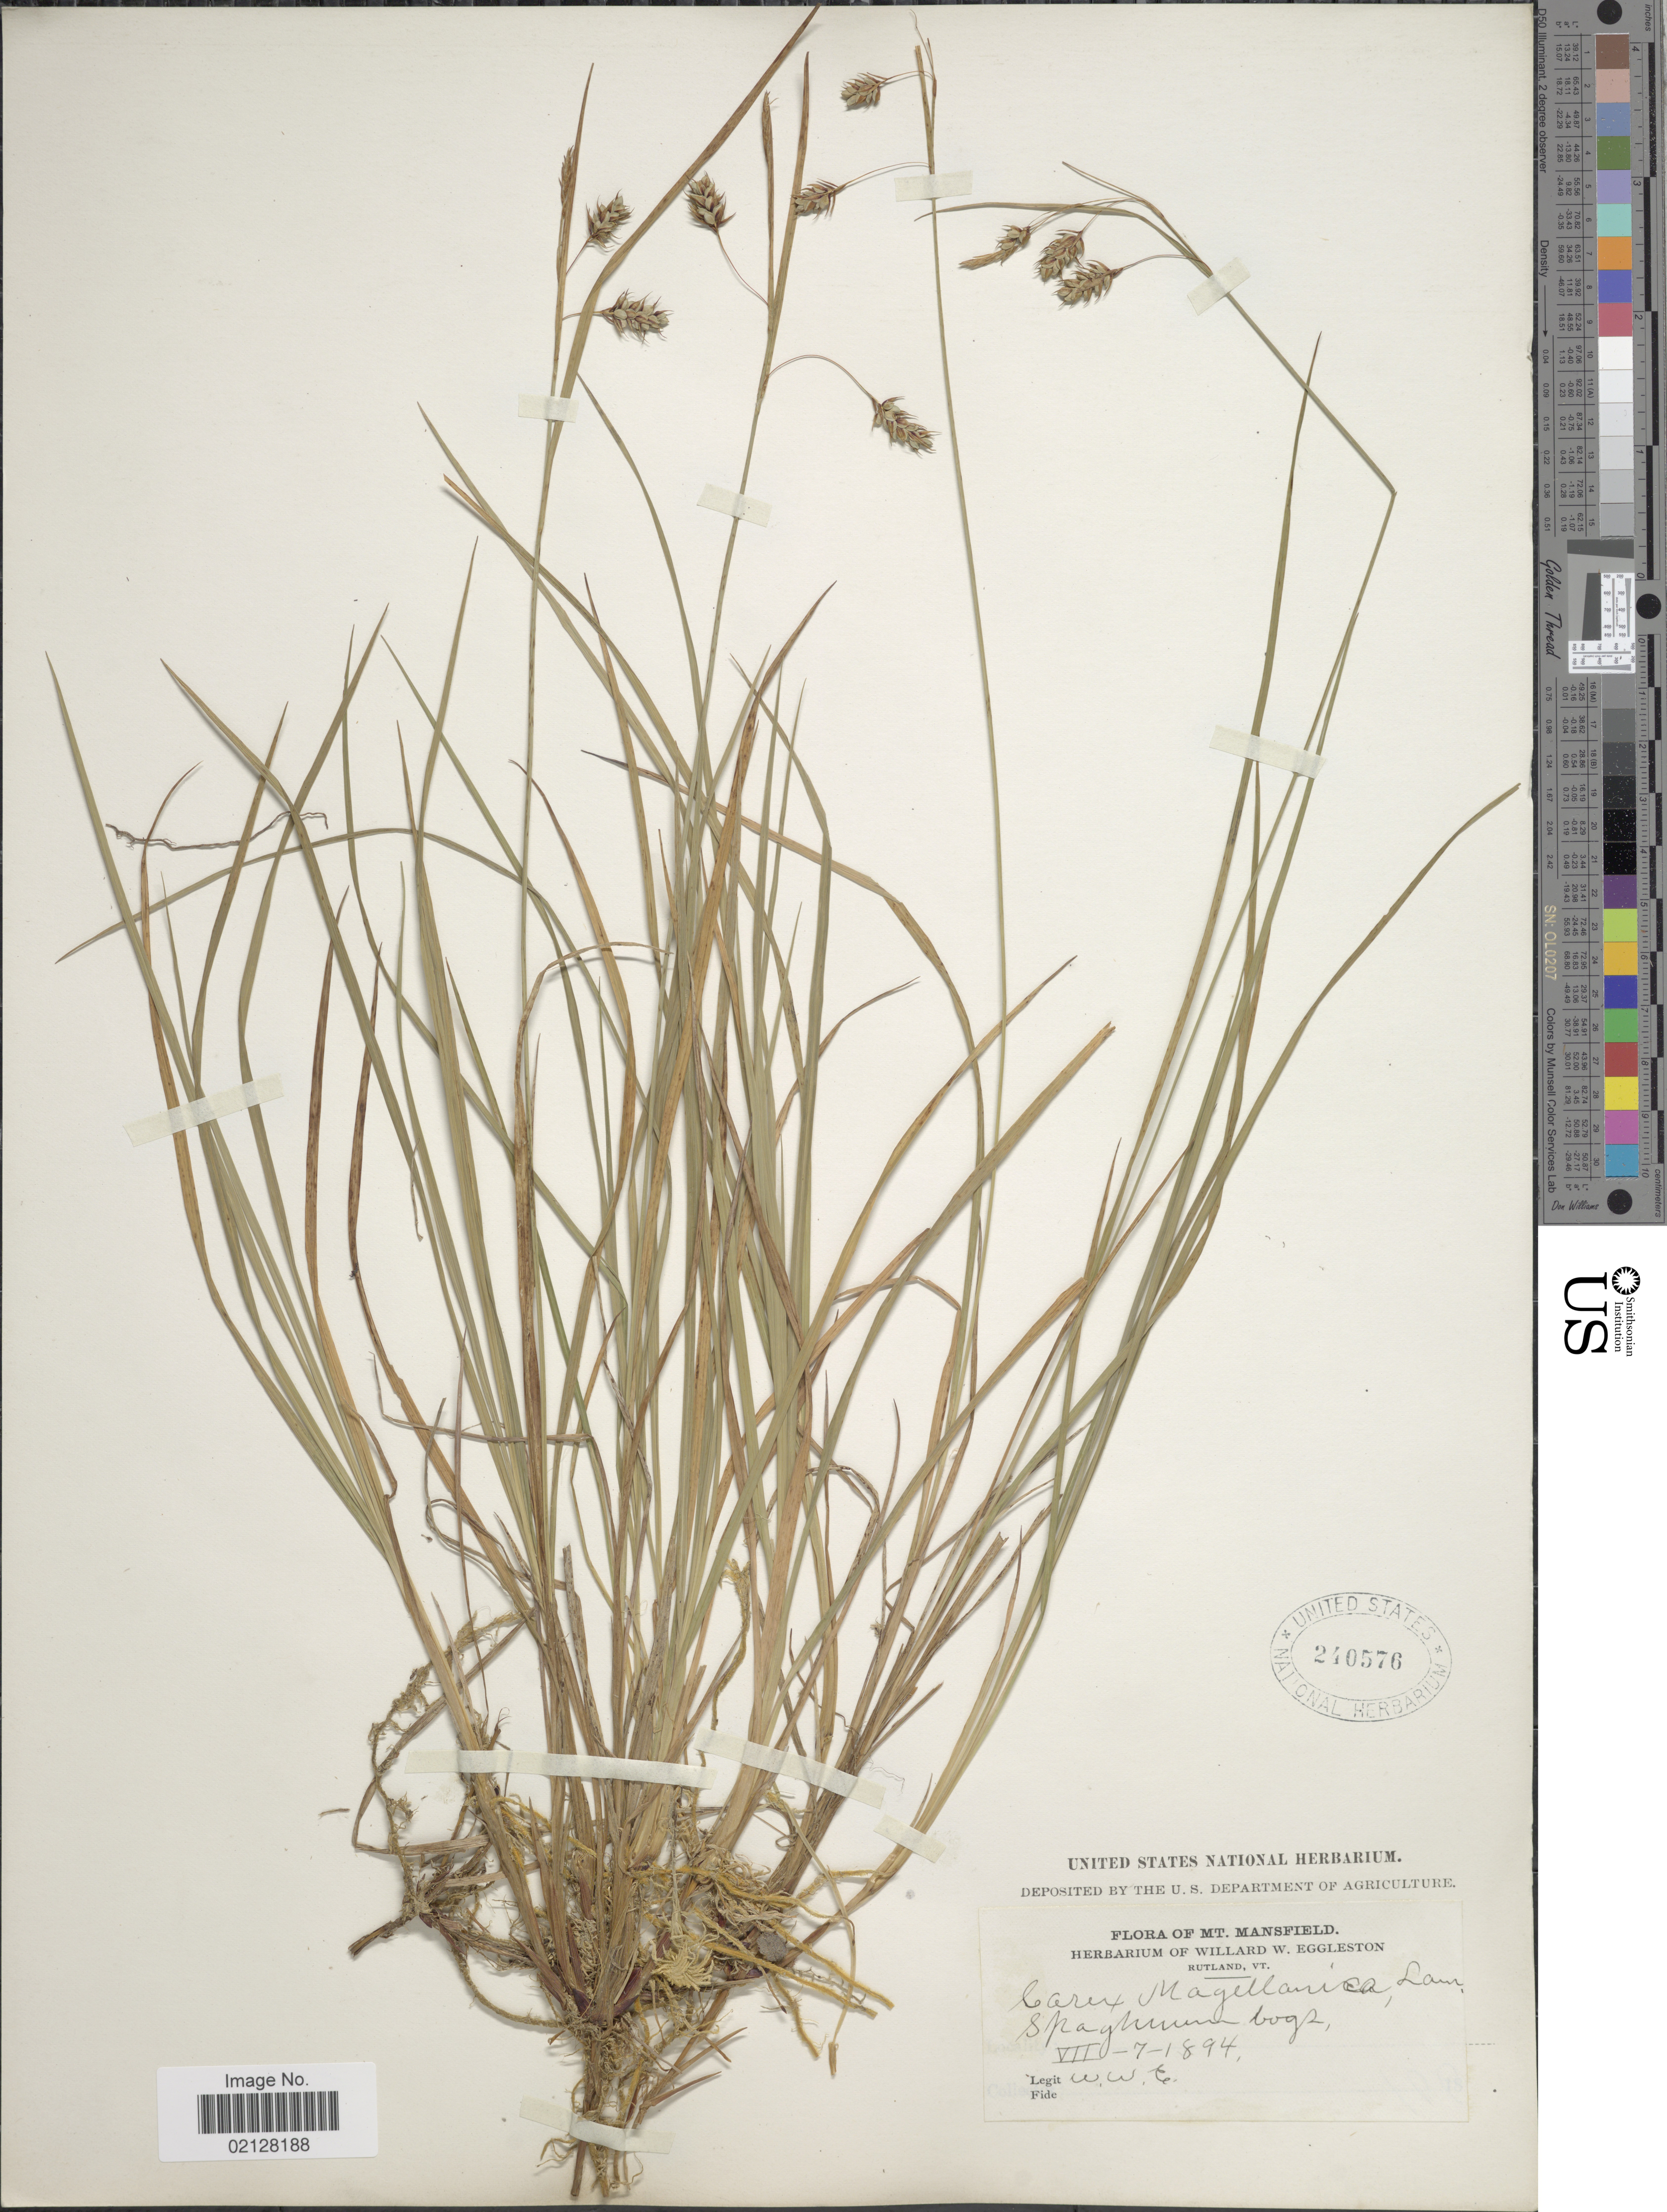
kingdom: Plantae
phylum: Tracheophyta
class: Liliopsida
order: Poales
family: Cyperaceae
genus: Carex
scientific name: Carex magellanica subsp. irrigua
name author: (Wahlenb.) Hiitonen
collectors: W. W. Eggleston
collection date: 1894-07-07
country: United States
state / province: Vermont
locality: Mt. Mansfield. Rutland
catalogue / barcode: US 240576